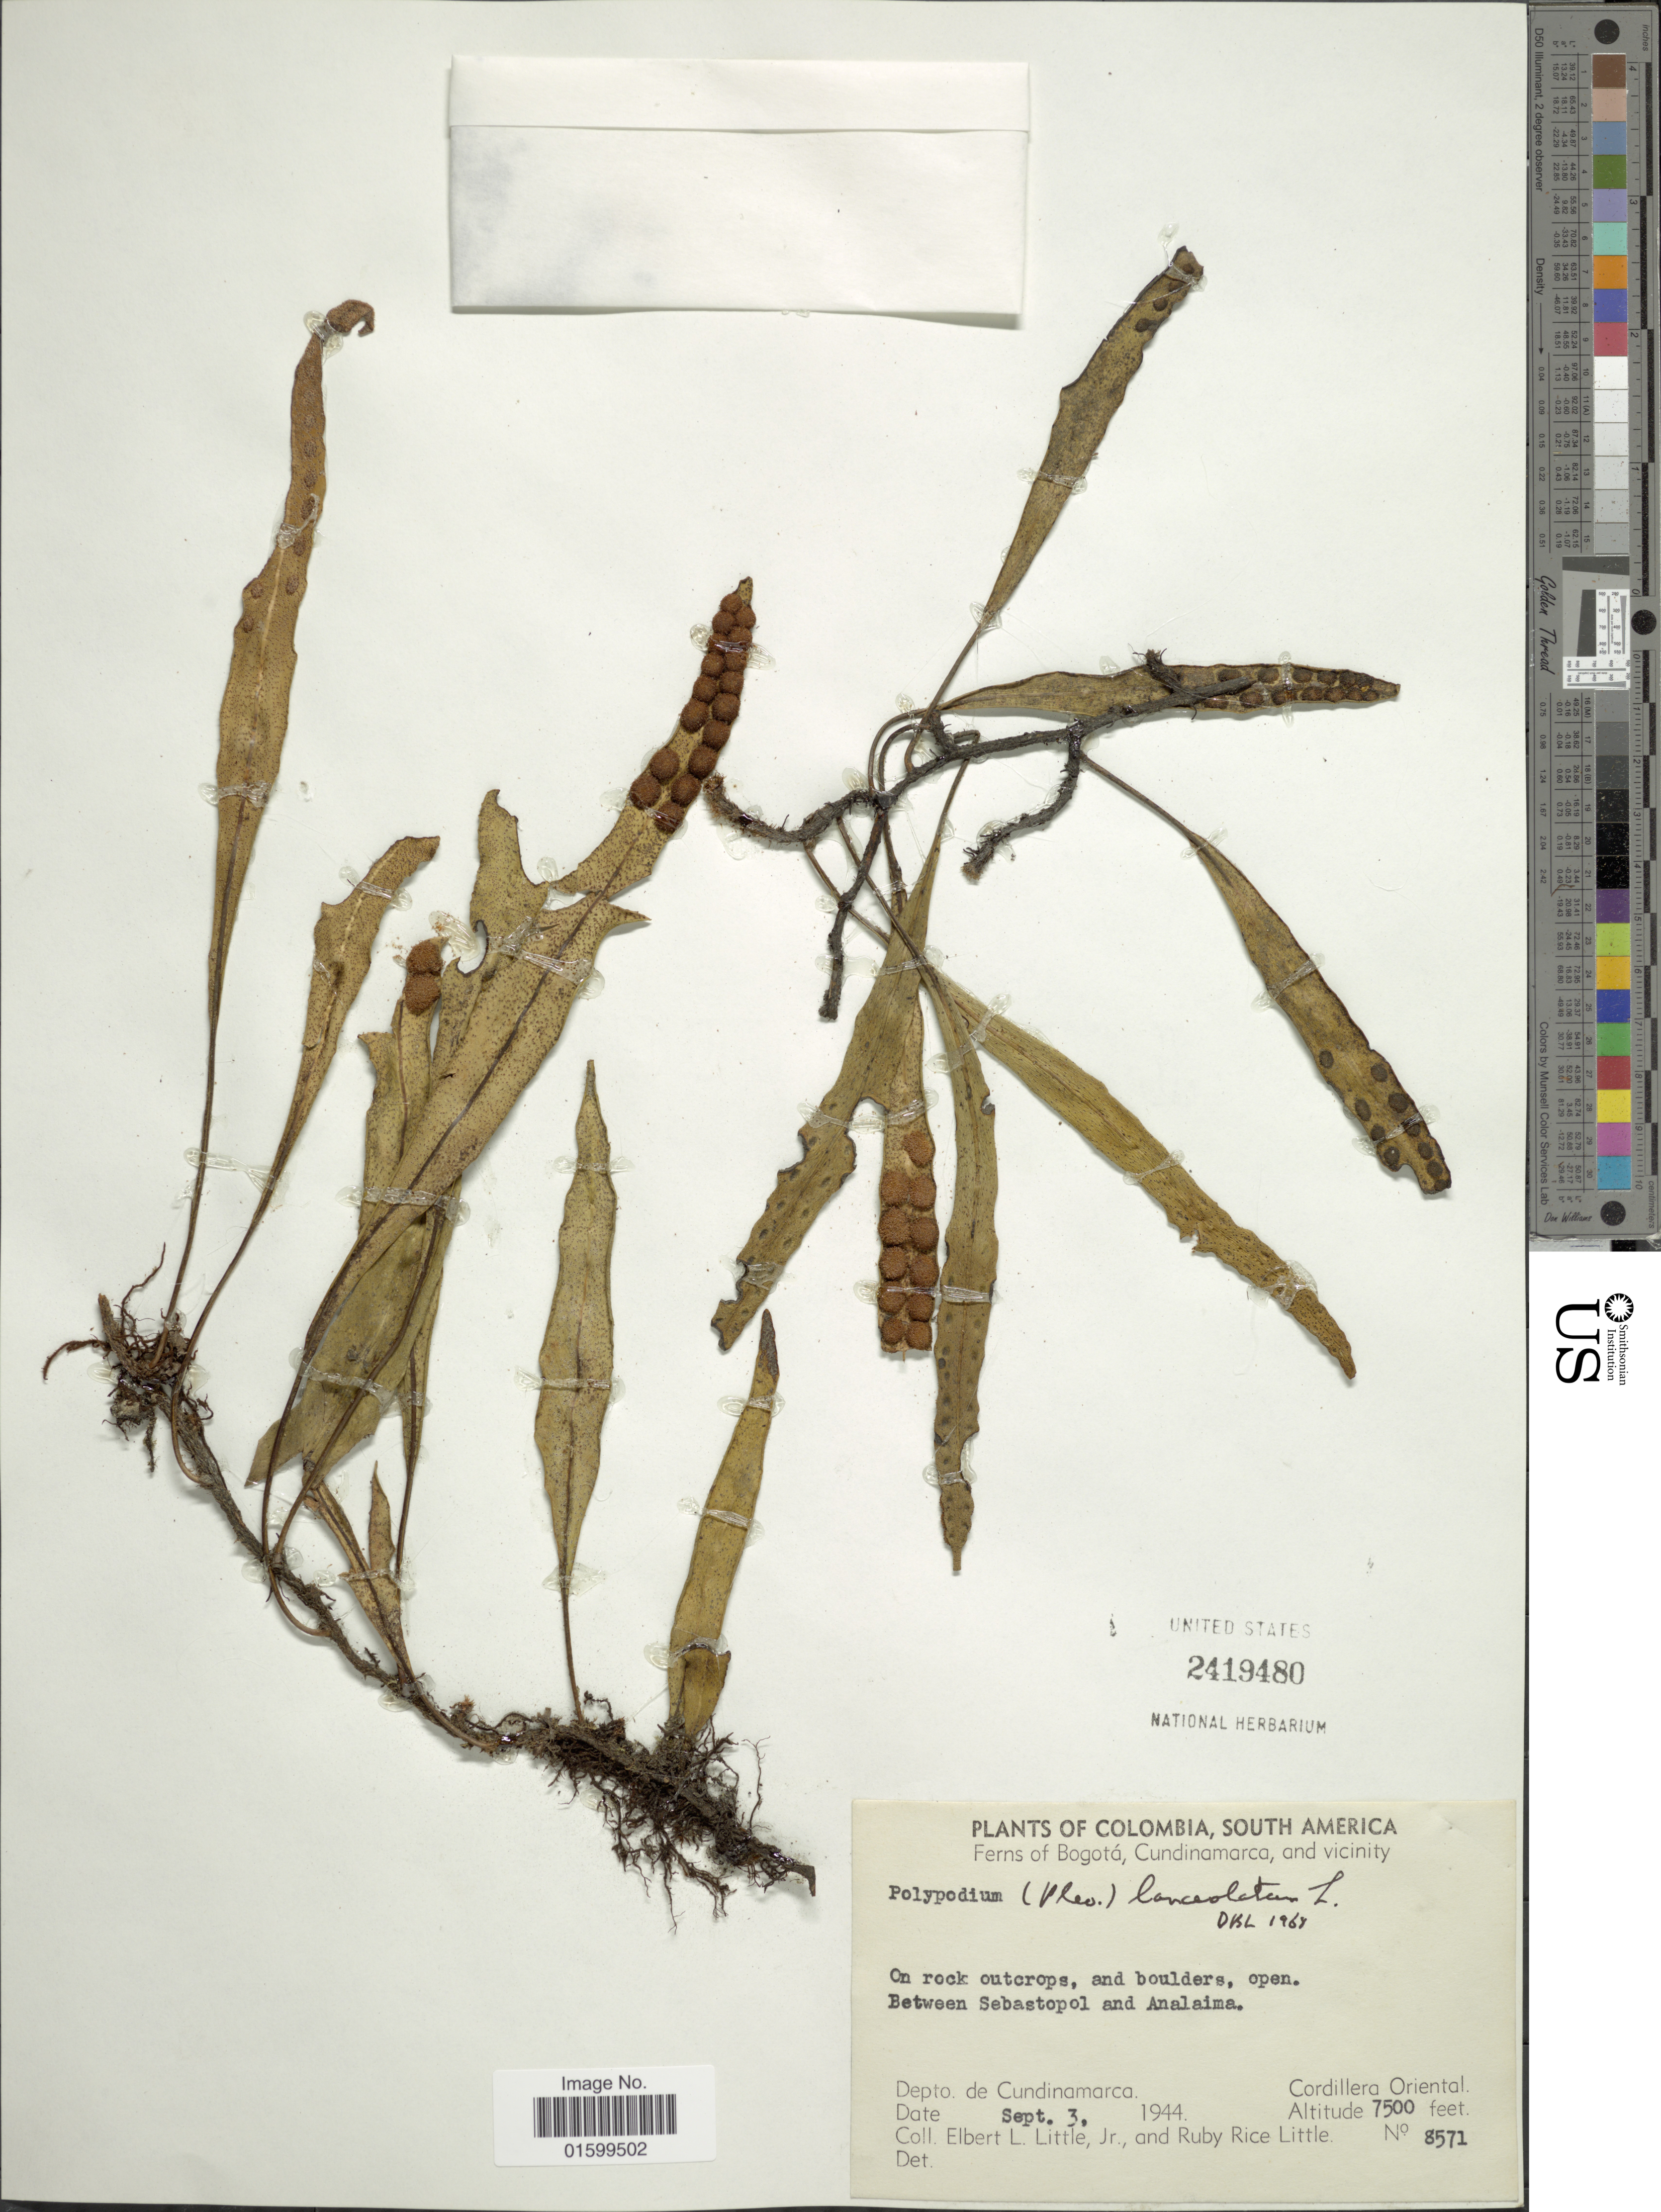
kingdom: Plantae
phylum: Tracheophyta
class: Polypodiopsida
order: Polypodiales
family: Polypodiaceae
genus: Pleopeltis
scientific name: Pleopeltis macrocarpa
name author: (Bory ex Willd.) Kaulf.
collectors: E. L. Little & R. R. Little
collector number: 8571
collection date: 1944-09-03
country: Colombia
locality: Bogota, cundinamarca and vicinity, Depto. de Cundinamarca, Cordillera Oriental, Between Sebastopol and Analaima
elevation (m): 2286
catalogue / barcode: US 2419480